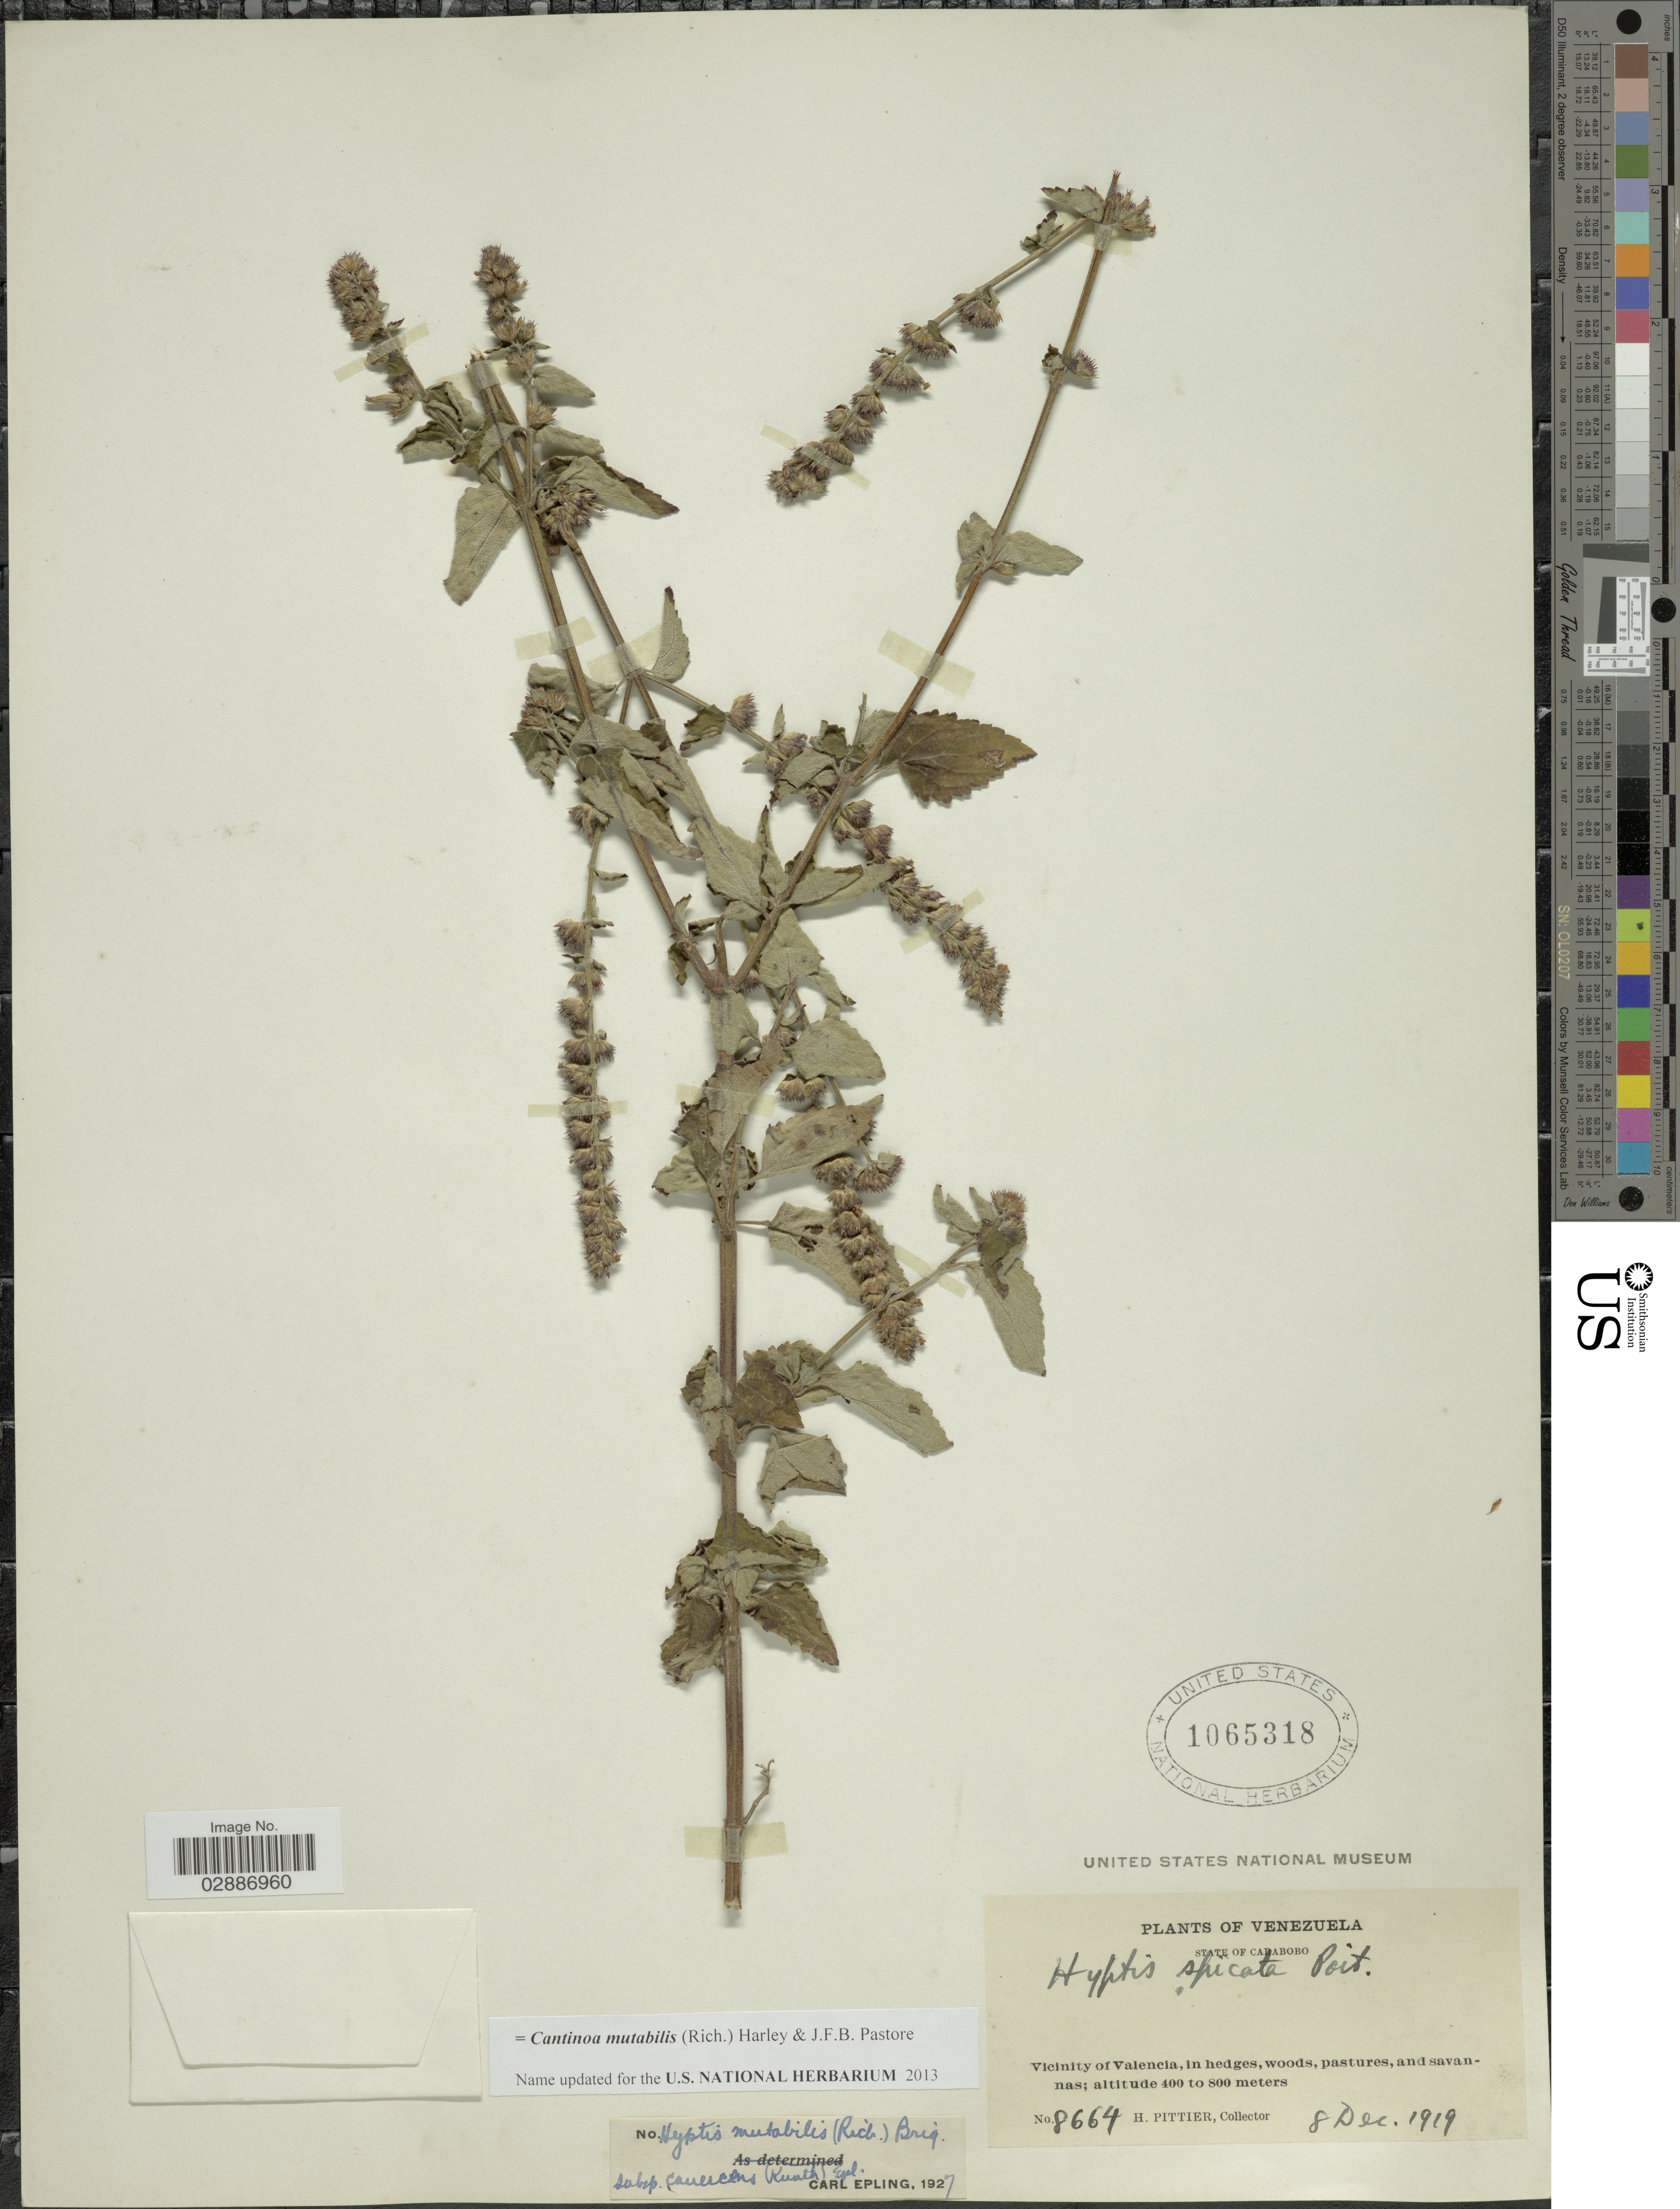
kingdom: Plantae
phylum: Tracheophyta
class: Magnoliopsida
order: Lamiales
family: Lamiaceae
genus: Cantinoa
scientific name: Cantinoa mutabilis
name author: (Epling) Harley & J.F.B. Pastore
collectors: H. F. Pittier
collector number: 8664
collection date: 1919-12-08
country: Venezuela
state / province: Carabobo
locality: Vicinity of Valencia.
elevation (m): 400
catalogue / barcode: US 1065318